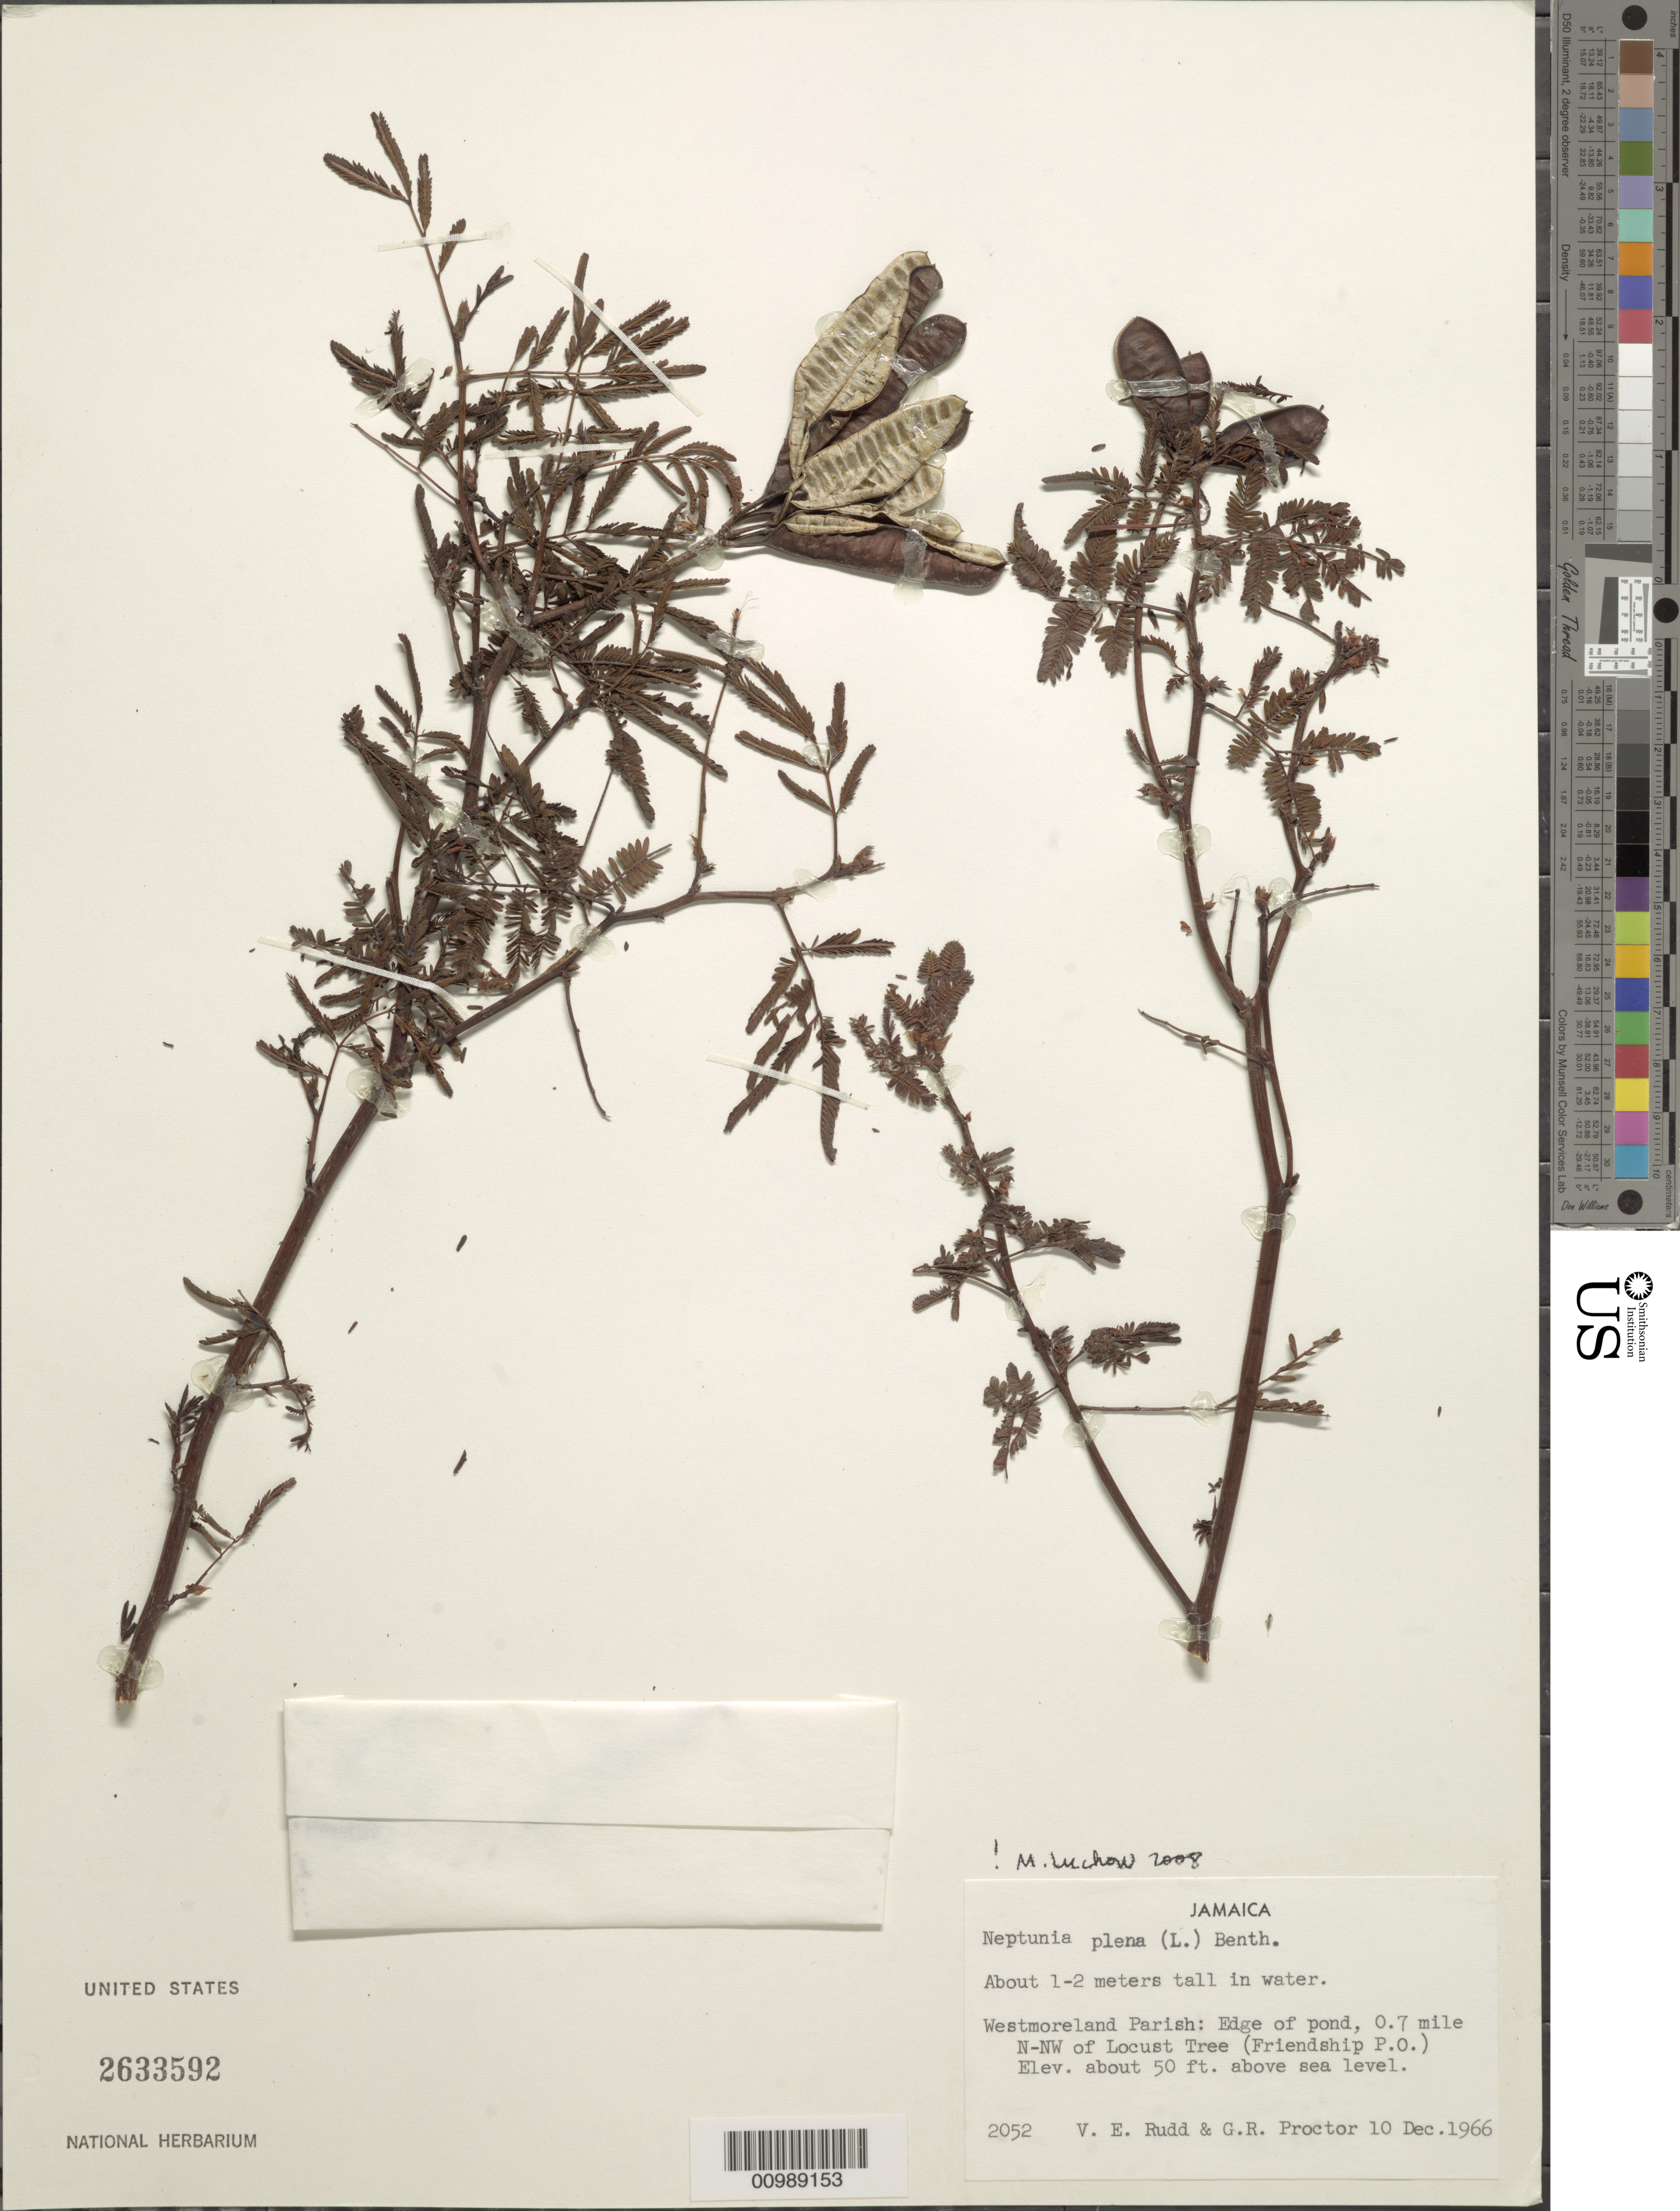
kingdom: Plantae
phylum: Tracheophyta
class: Magnoliopsida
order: Fabales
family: Fabaceae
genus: Neptunia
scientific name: Neptunia plena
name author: (L.) Benth.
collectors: V. E. Rudd & G. R. Proctor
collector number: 2052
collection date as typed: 10 Dec 1966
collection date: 1966-12-10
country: Jamaica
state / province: Westmoreland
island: Jamaica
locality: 0.7 mile NW of Locust Tree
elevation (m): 15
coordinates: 0 N, 0 E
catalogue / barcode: US 2633592